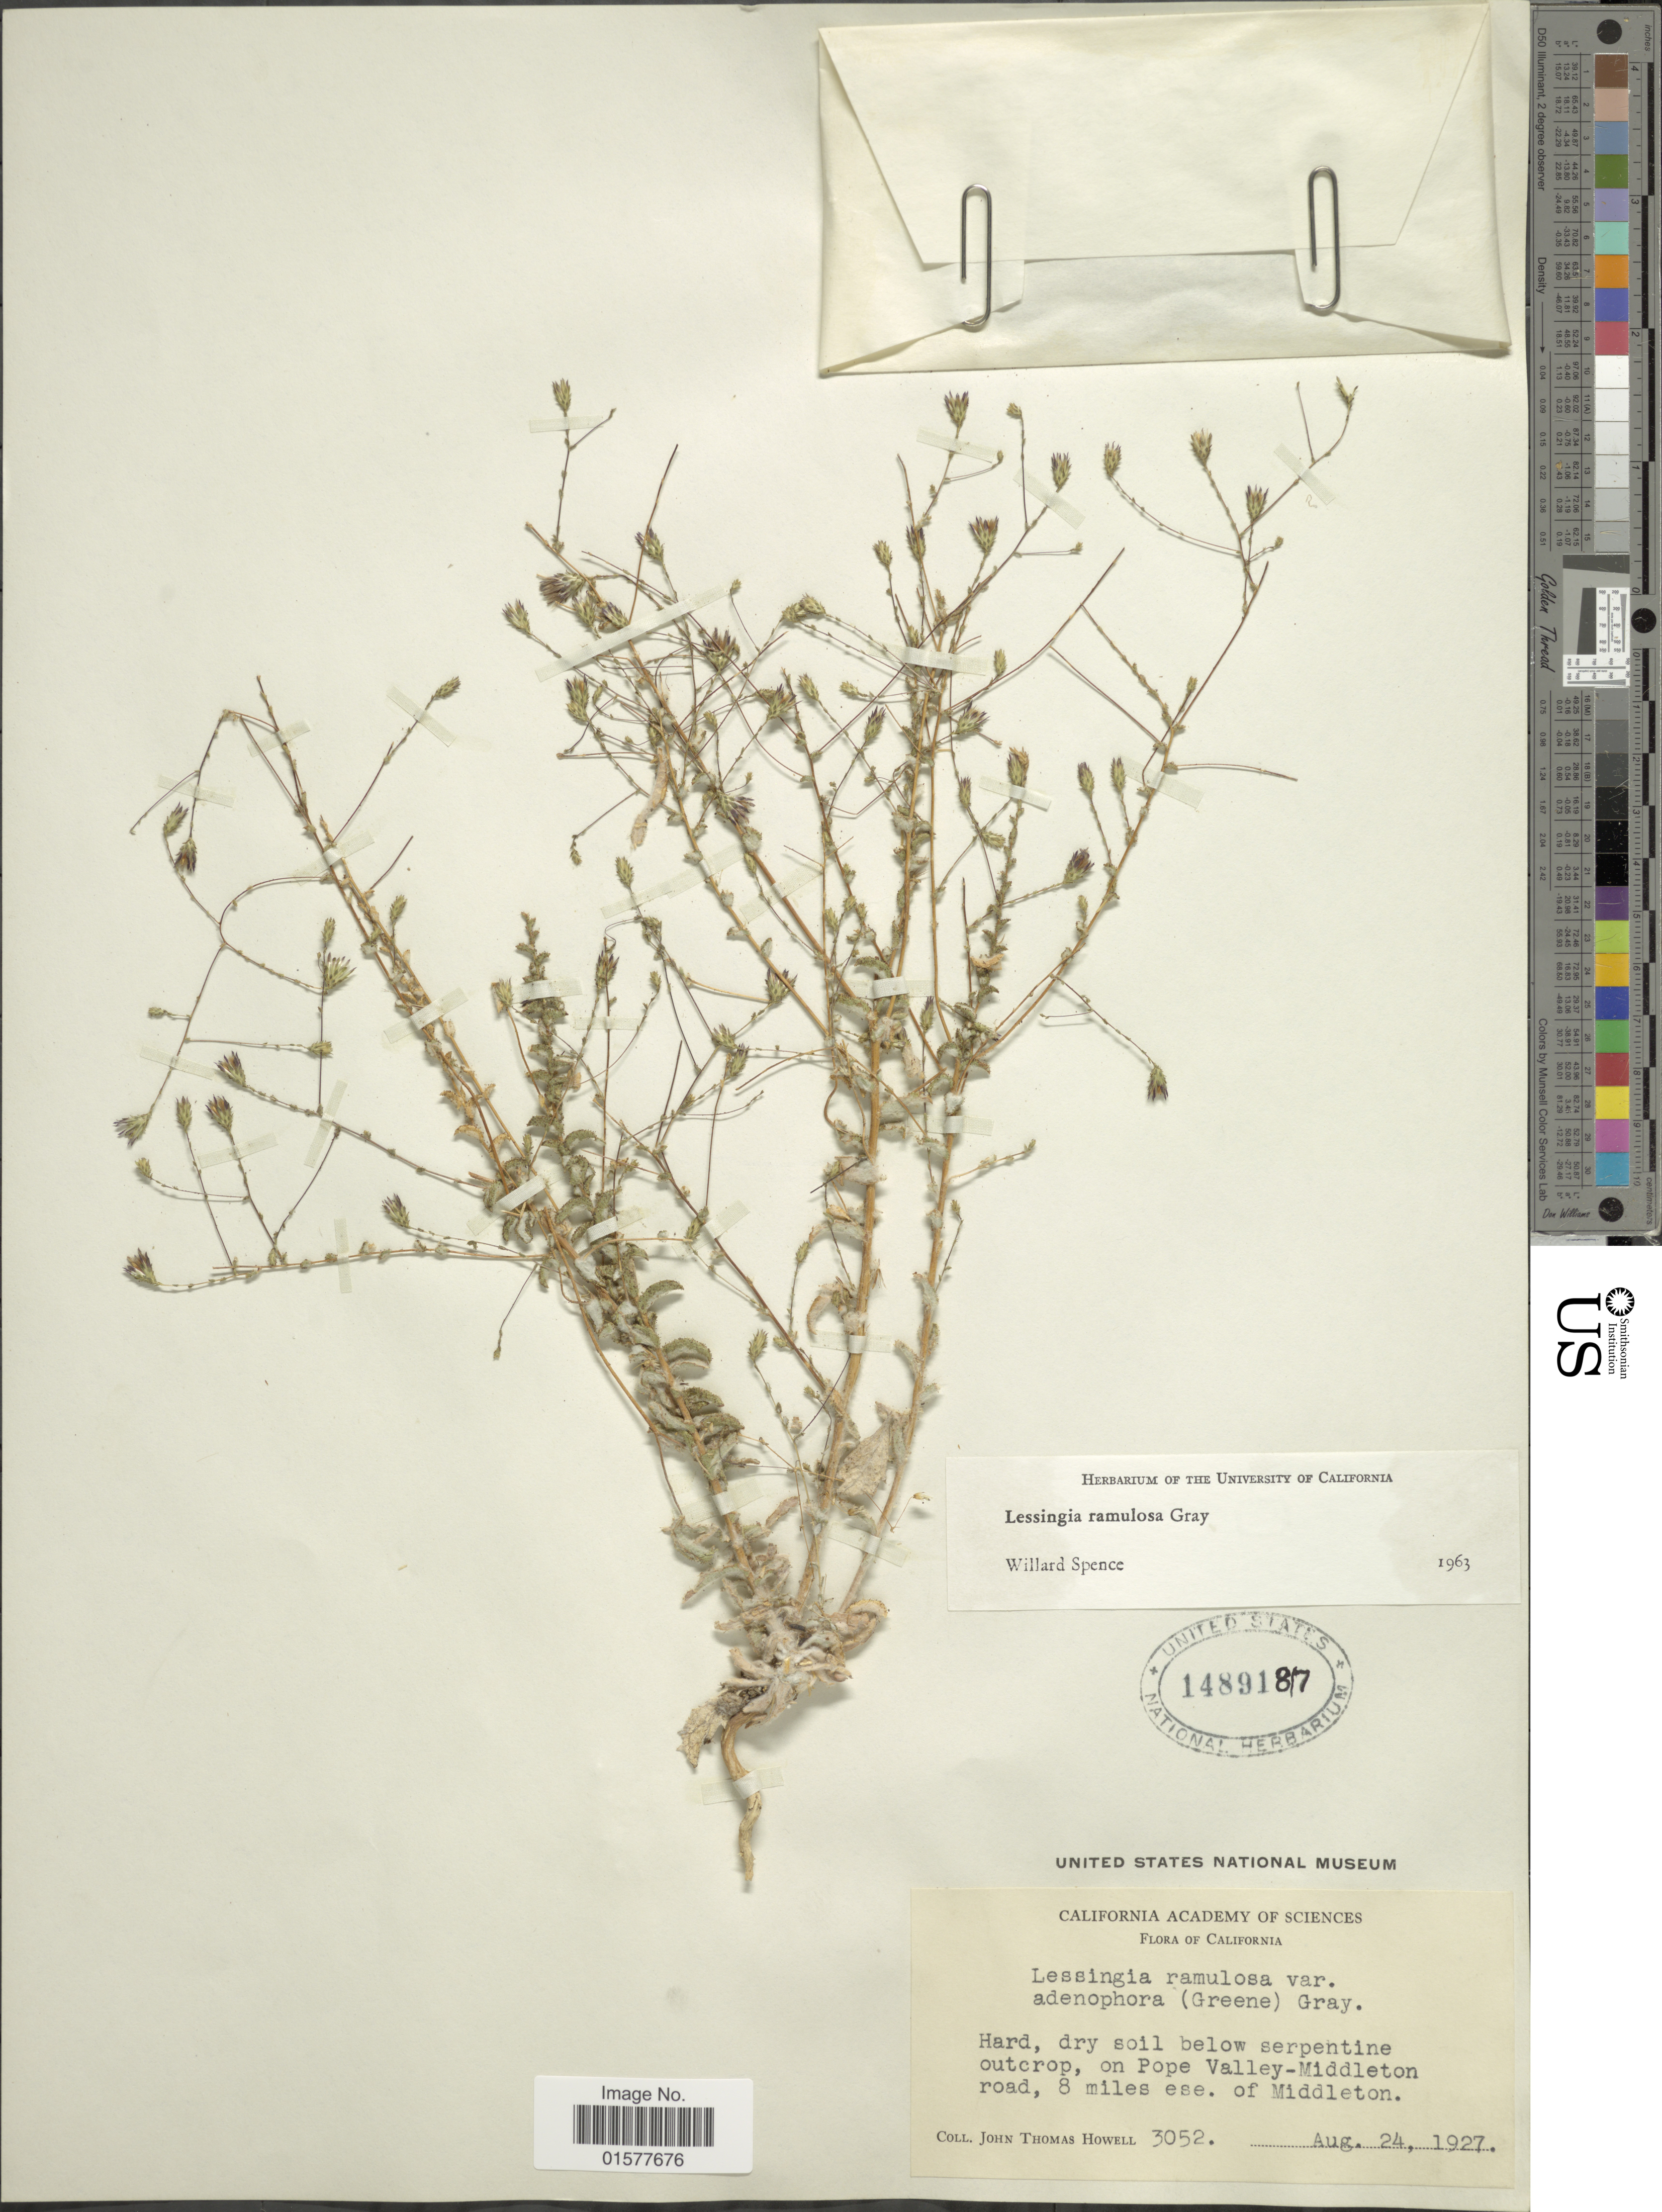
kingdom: Plantae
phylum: Tracheophyta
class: Magnoliopsida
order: Asterales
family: Asteraceae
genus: Lessingia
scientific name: Lessingia ramulosa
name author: A. Gray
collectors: J. T. Howell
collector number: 3052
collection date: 1927-08-24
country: United States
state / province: California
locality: Hard, dry soil below serpentine outcrop, on Pope Valley-Middleton road, 8 miles ese. of Middleton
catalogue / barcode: US 1489187